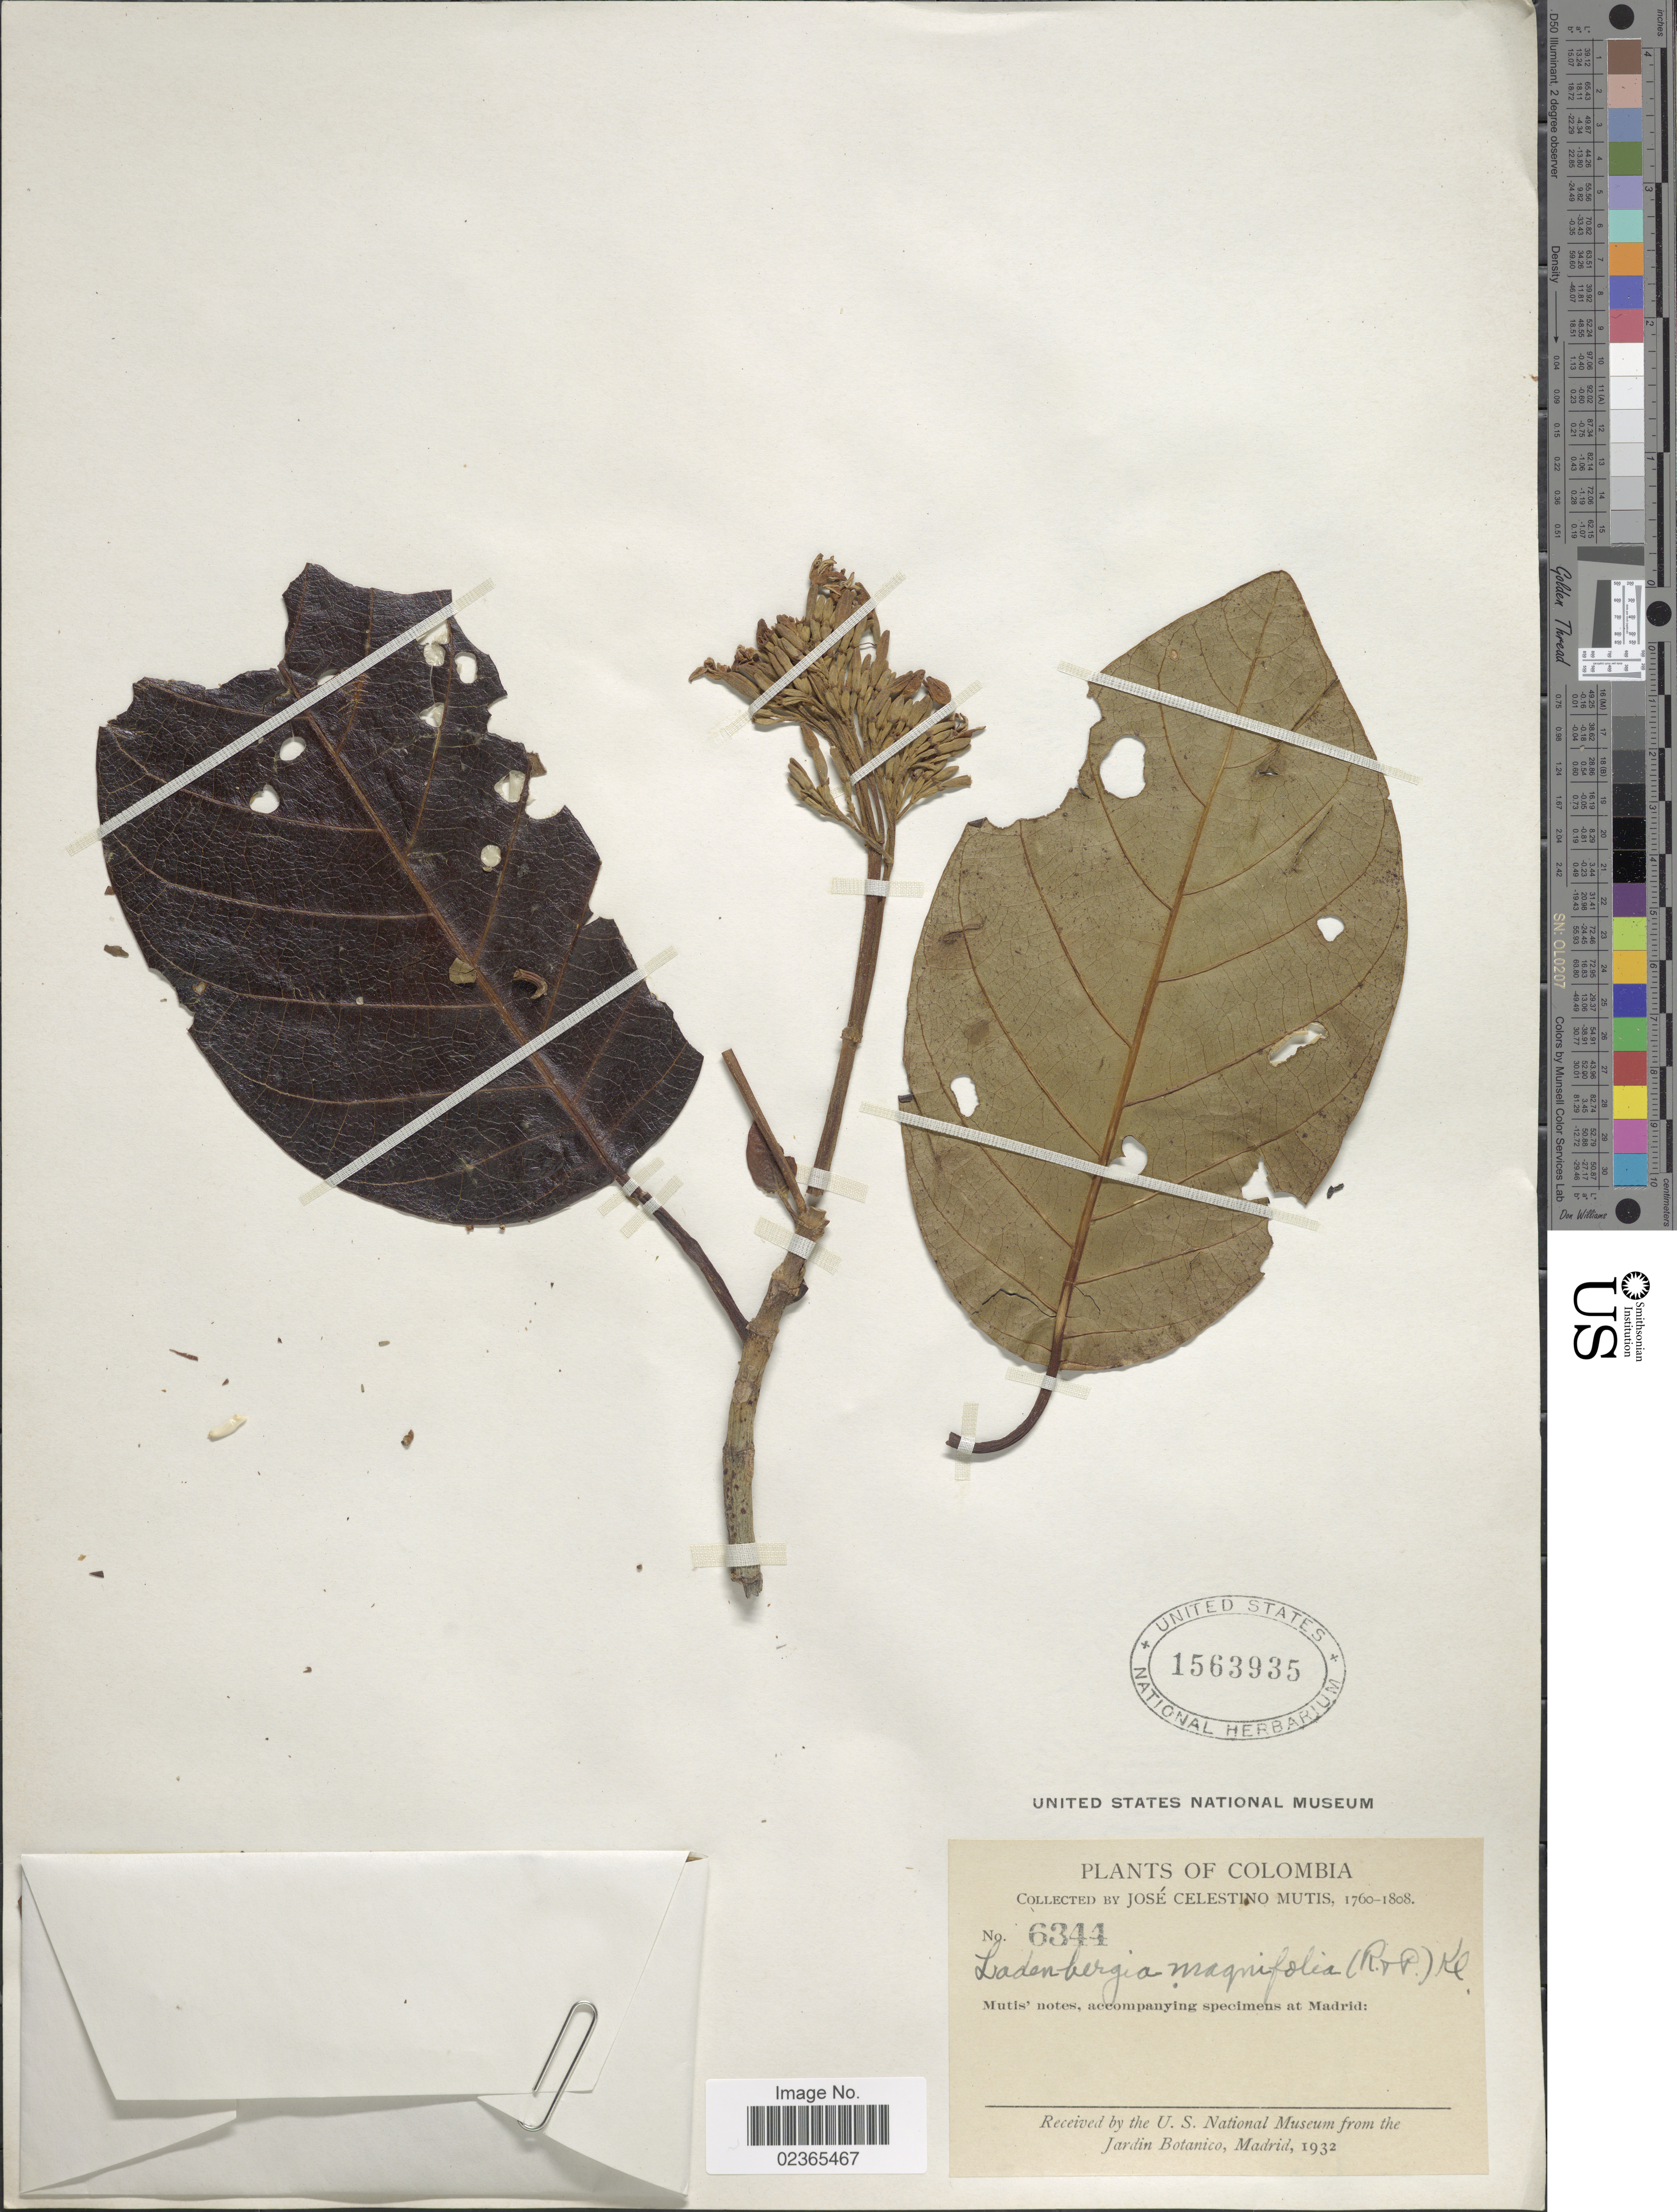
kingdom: Plantae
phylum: Tracheophyta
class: Magnoliopsida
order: Gentianales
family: Rubiaceae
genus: Ladenbergia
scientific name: Ladenbergia oblongifolia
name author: (Mutis) L. Andersson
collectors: J. C. B. Mutis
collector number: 6344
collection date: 1760/1808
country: Colombia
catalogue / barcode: US 1563935